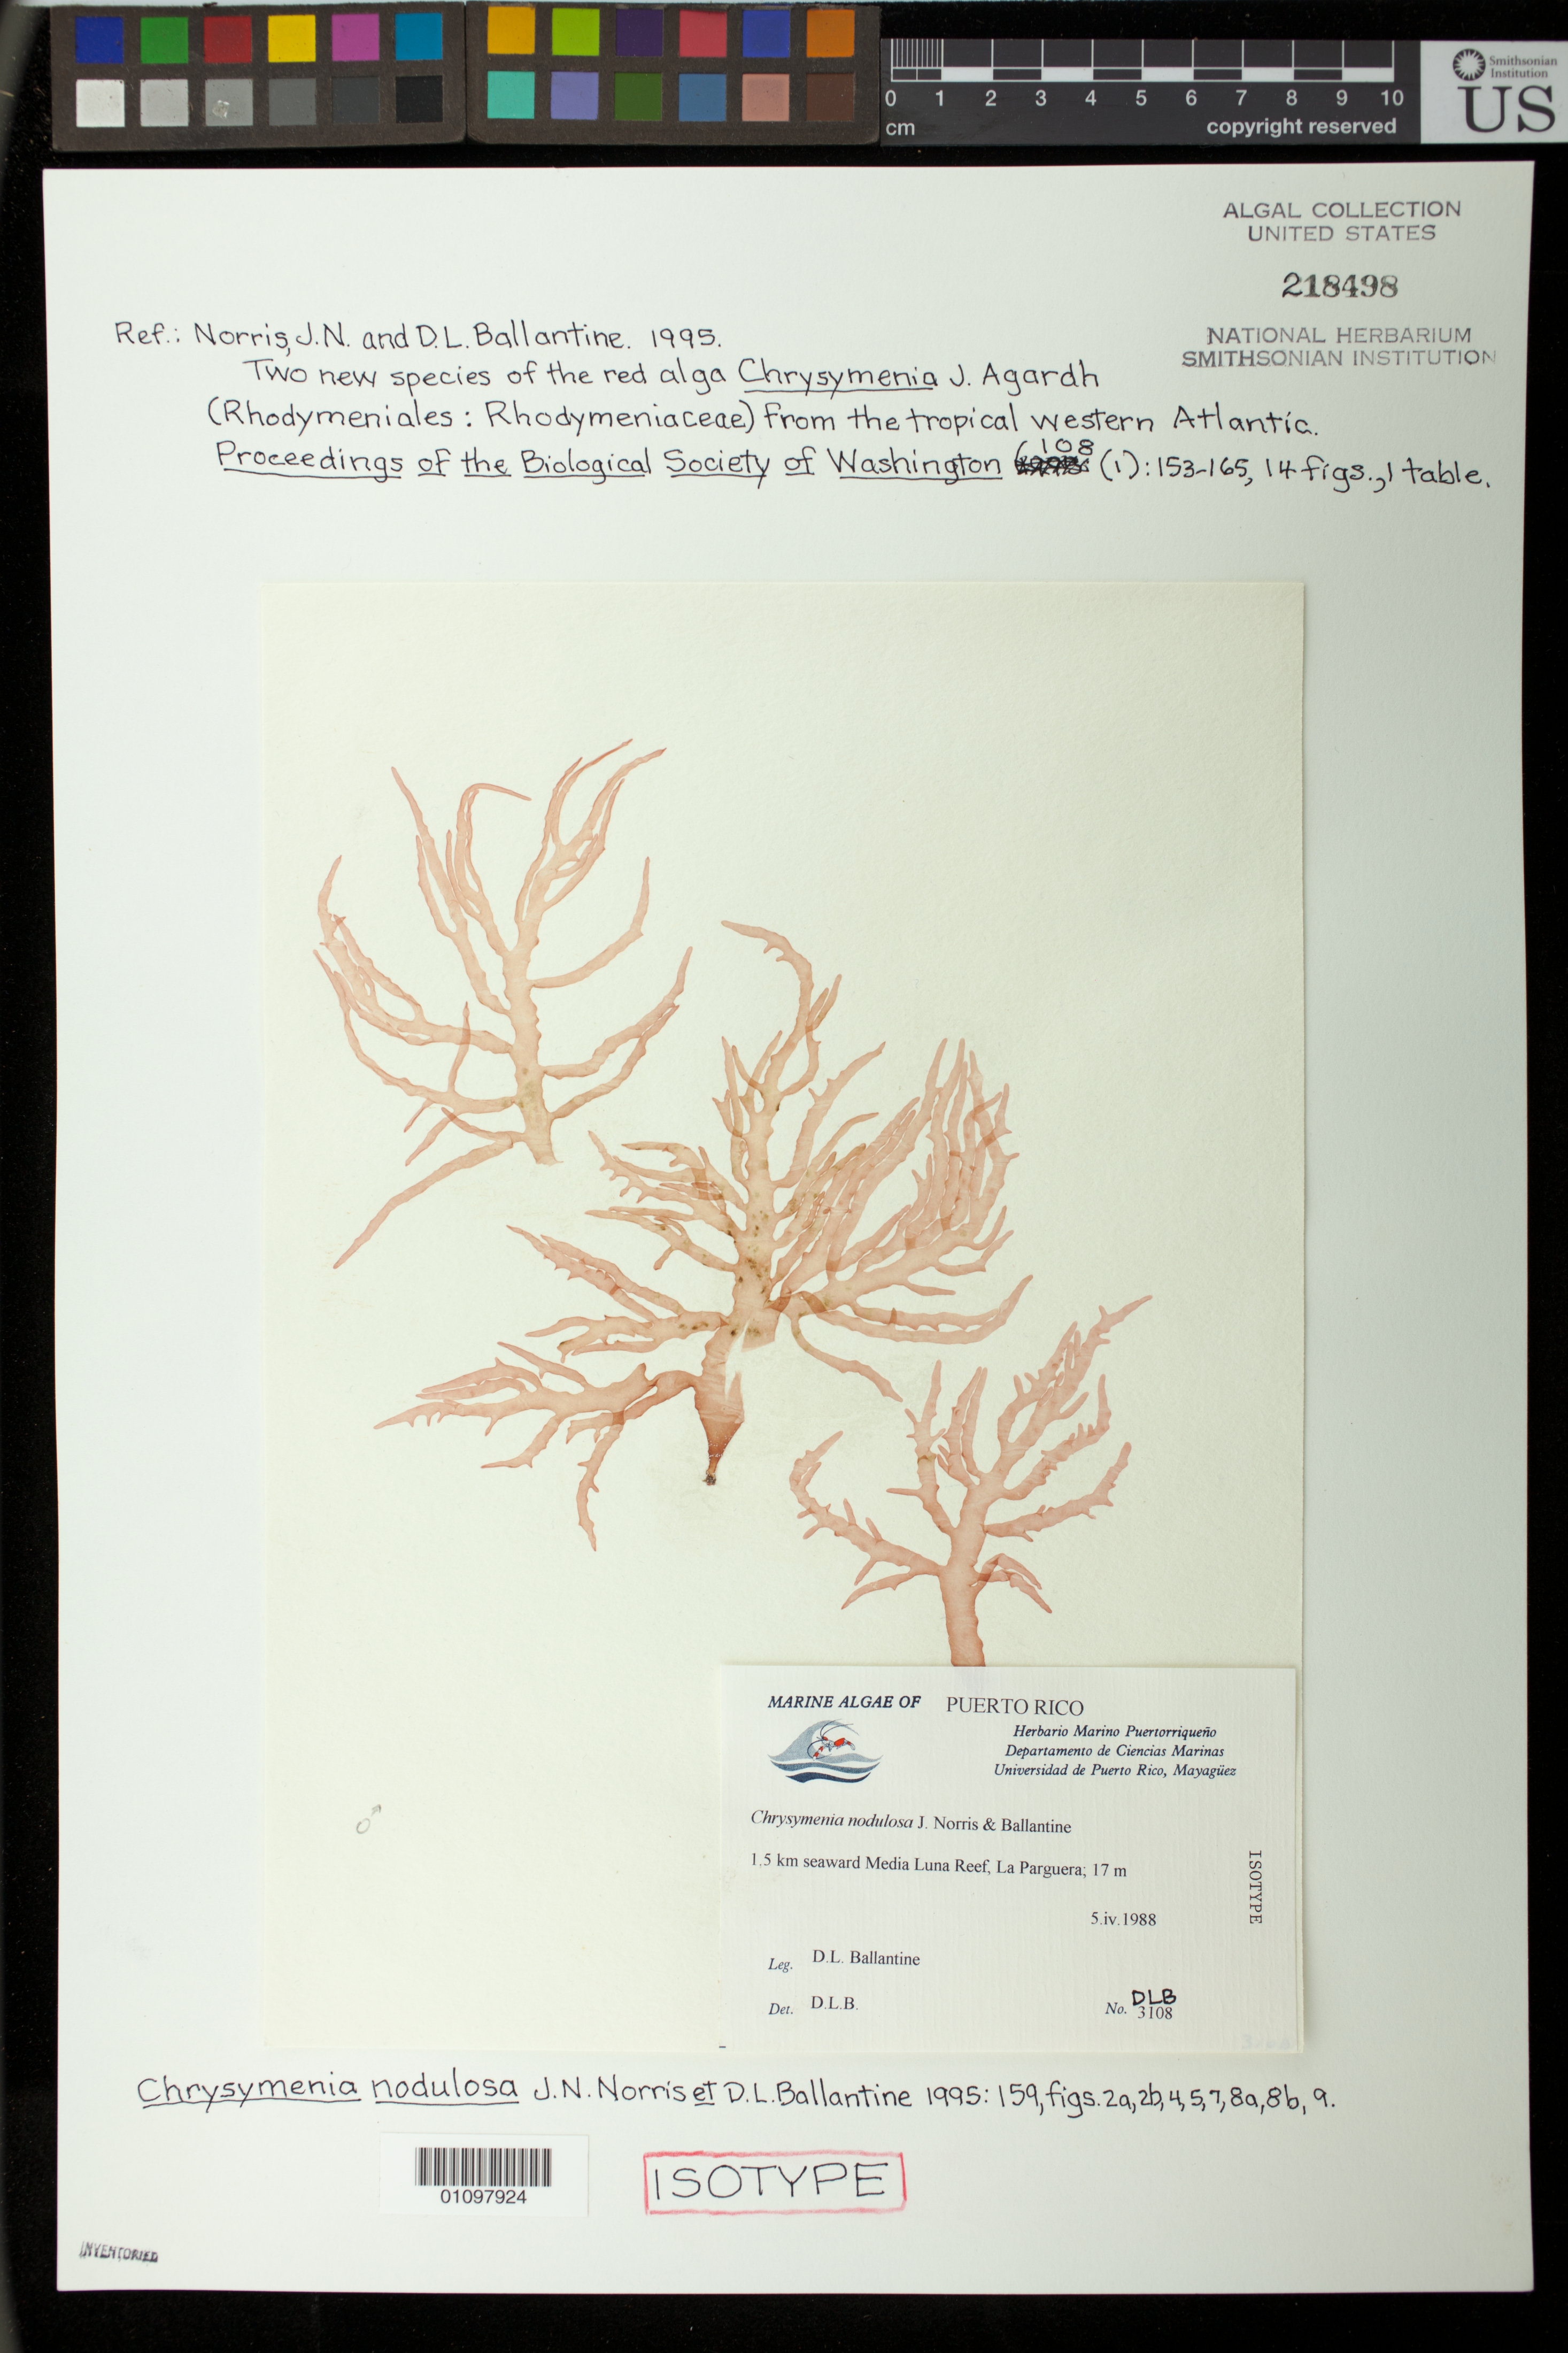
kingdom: Plantae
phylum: Rhodophyta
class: Florideophyceae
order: Rhodymeniales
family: Rhodymeniaceae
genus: Chrysymenia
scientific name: Chrysymenia nodulosa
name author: J.N. Norris & D.L. Ballant.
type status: Isotype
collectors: D.L. Ballantine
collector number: DLB 3108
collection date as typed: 05 Apr 1988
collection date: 1988-04-05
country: Puerto Rico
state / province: Lajas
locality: La Parguera, 1.5 km seaward Media Luna Reef.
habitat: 17 m depth.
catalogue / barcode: US 218498